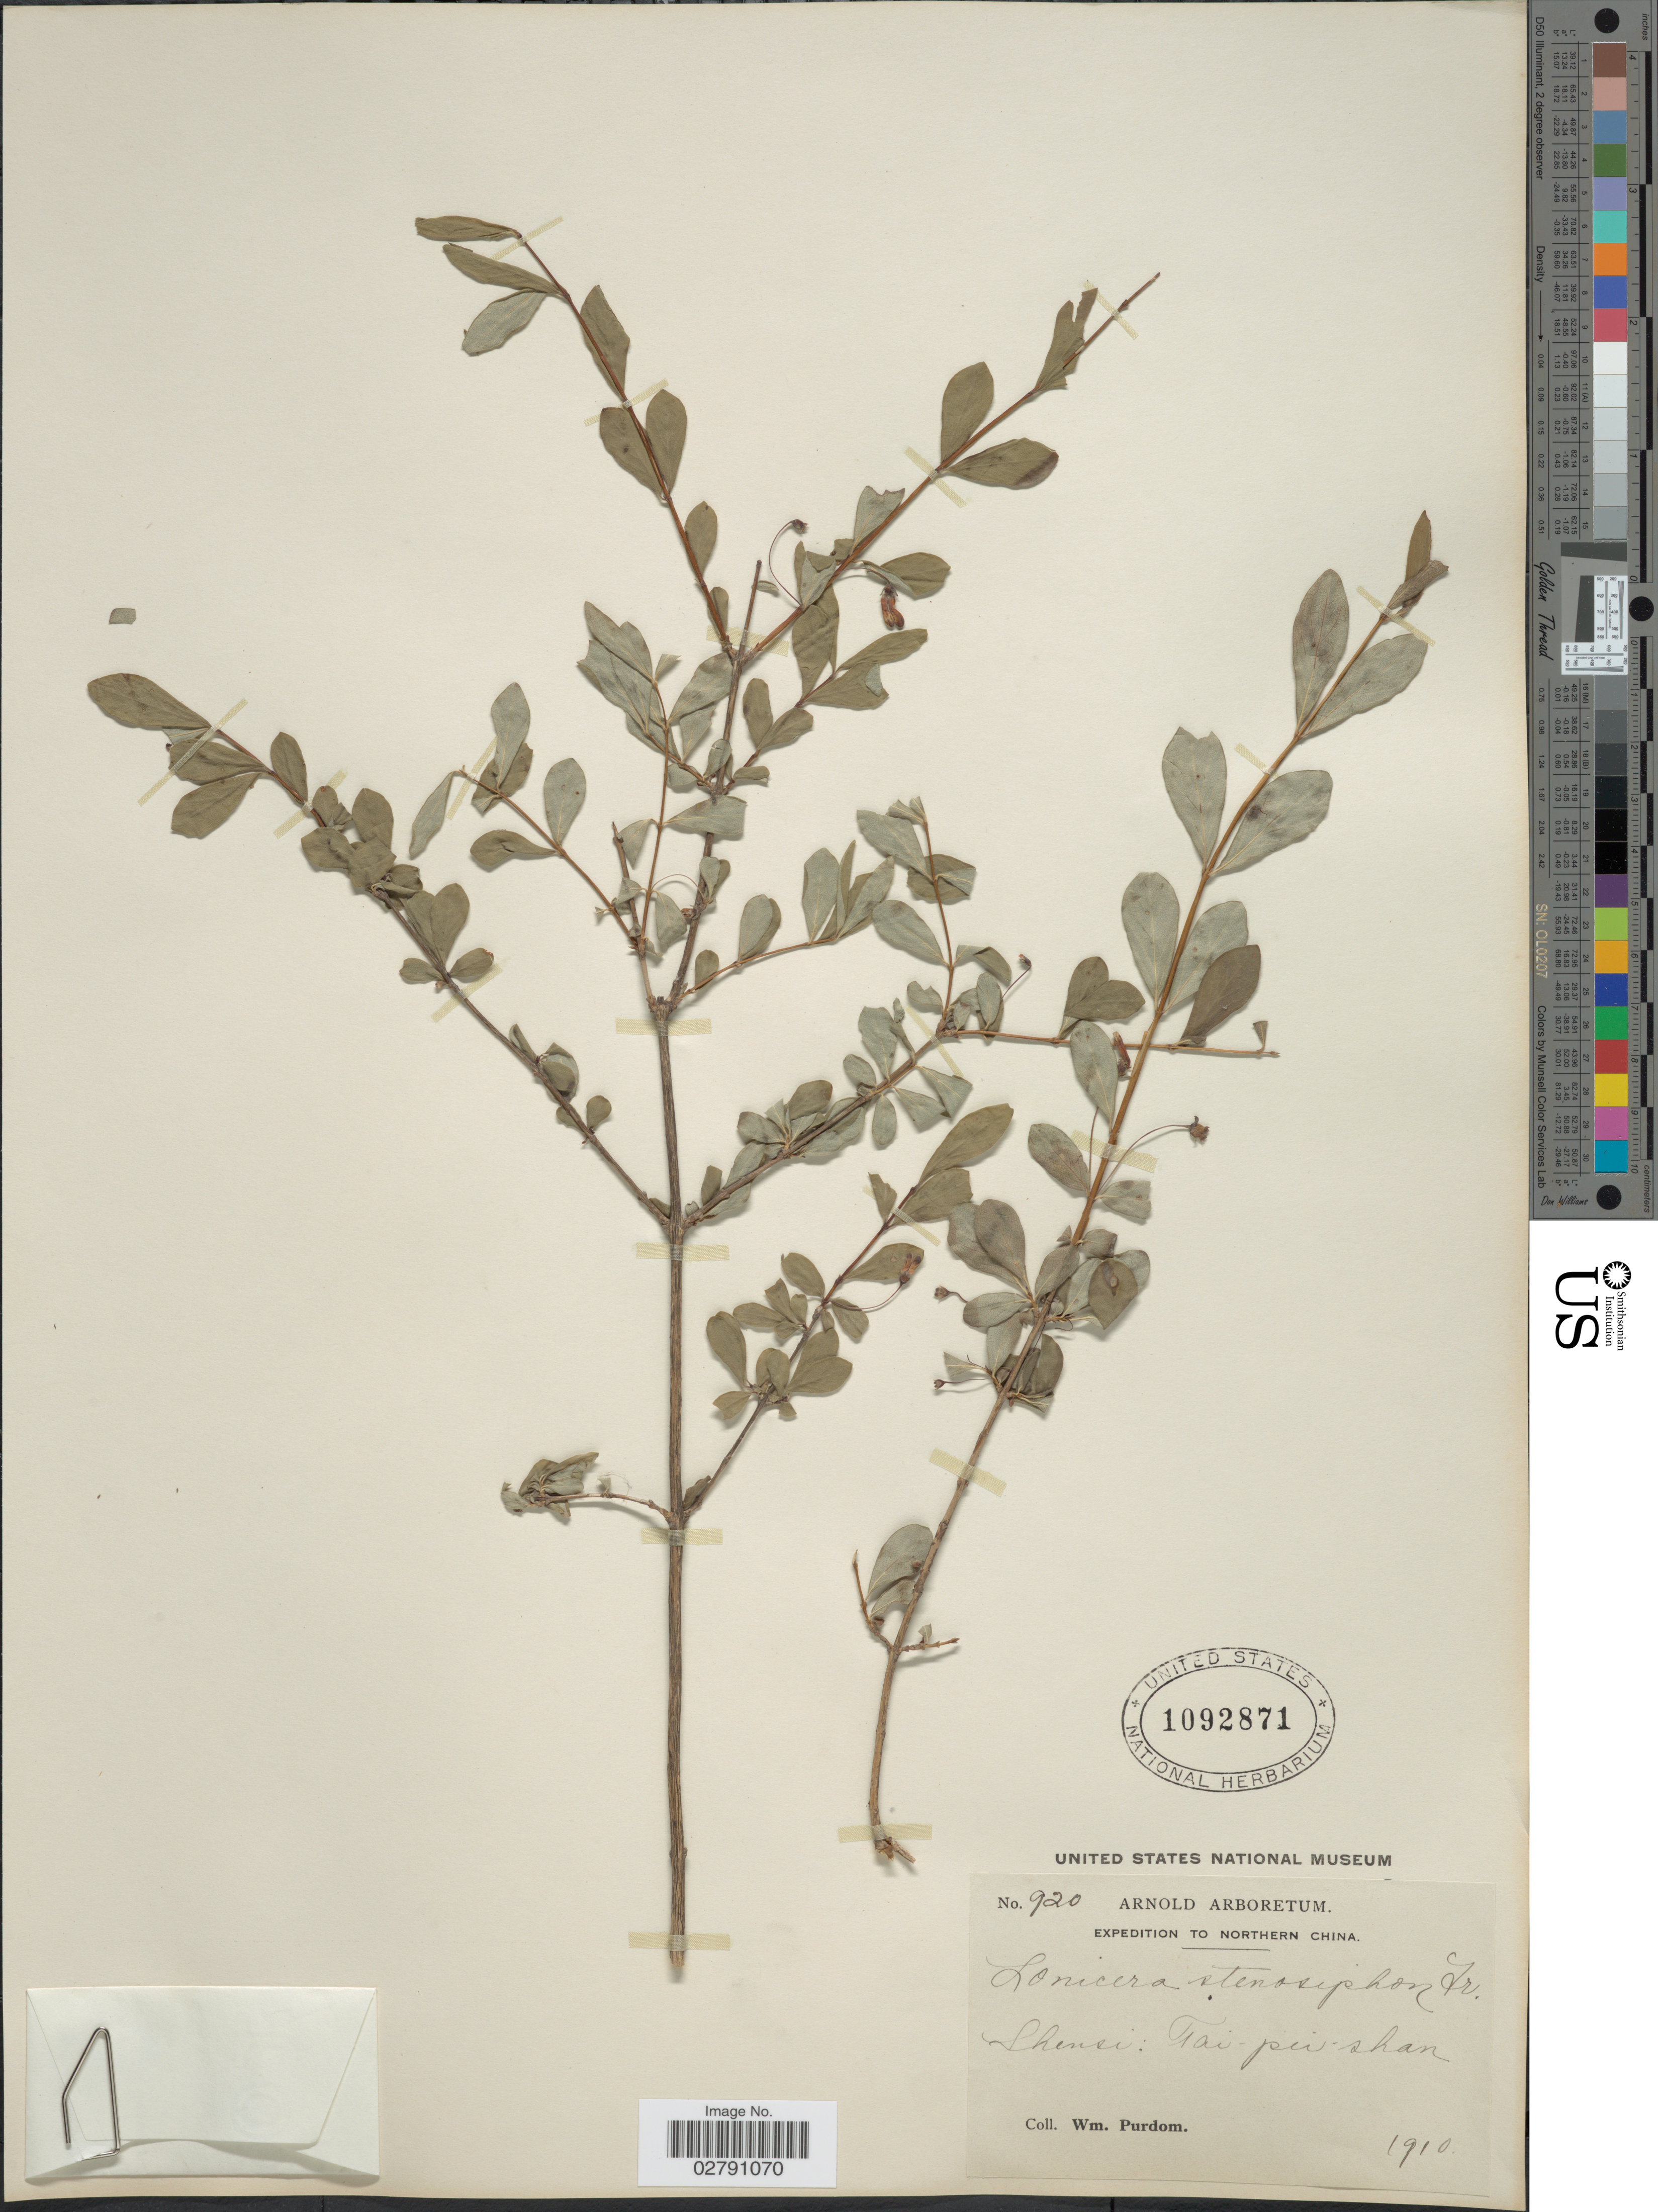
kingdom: Plantae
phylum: Tracheophyta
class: Magnoliopsida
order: Dipsacales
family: Caprifoliaceae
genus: Lonicera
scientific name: Lonicera stenosiphon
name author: Franch.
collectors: W. Purdom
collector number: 920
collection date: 1910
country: China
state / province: Shanxi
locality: Northern China. Shensi: Tai-pei-shan.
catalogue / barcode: US 1092871